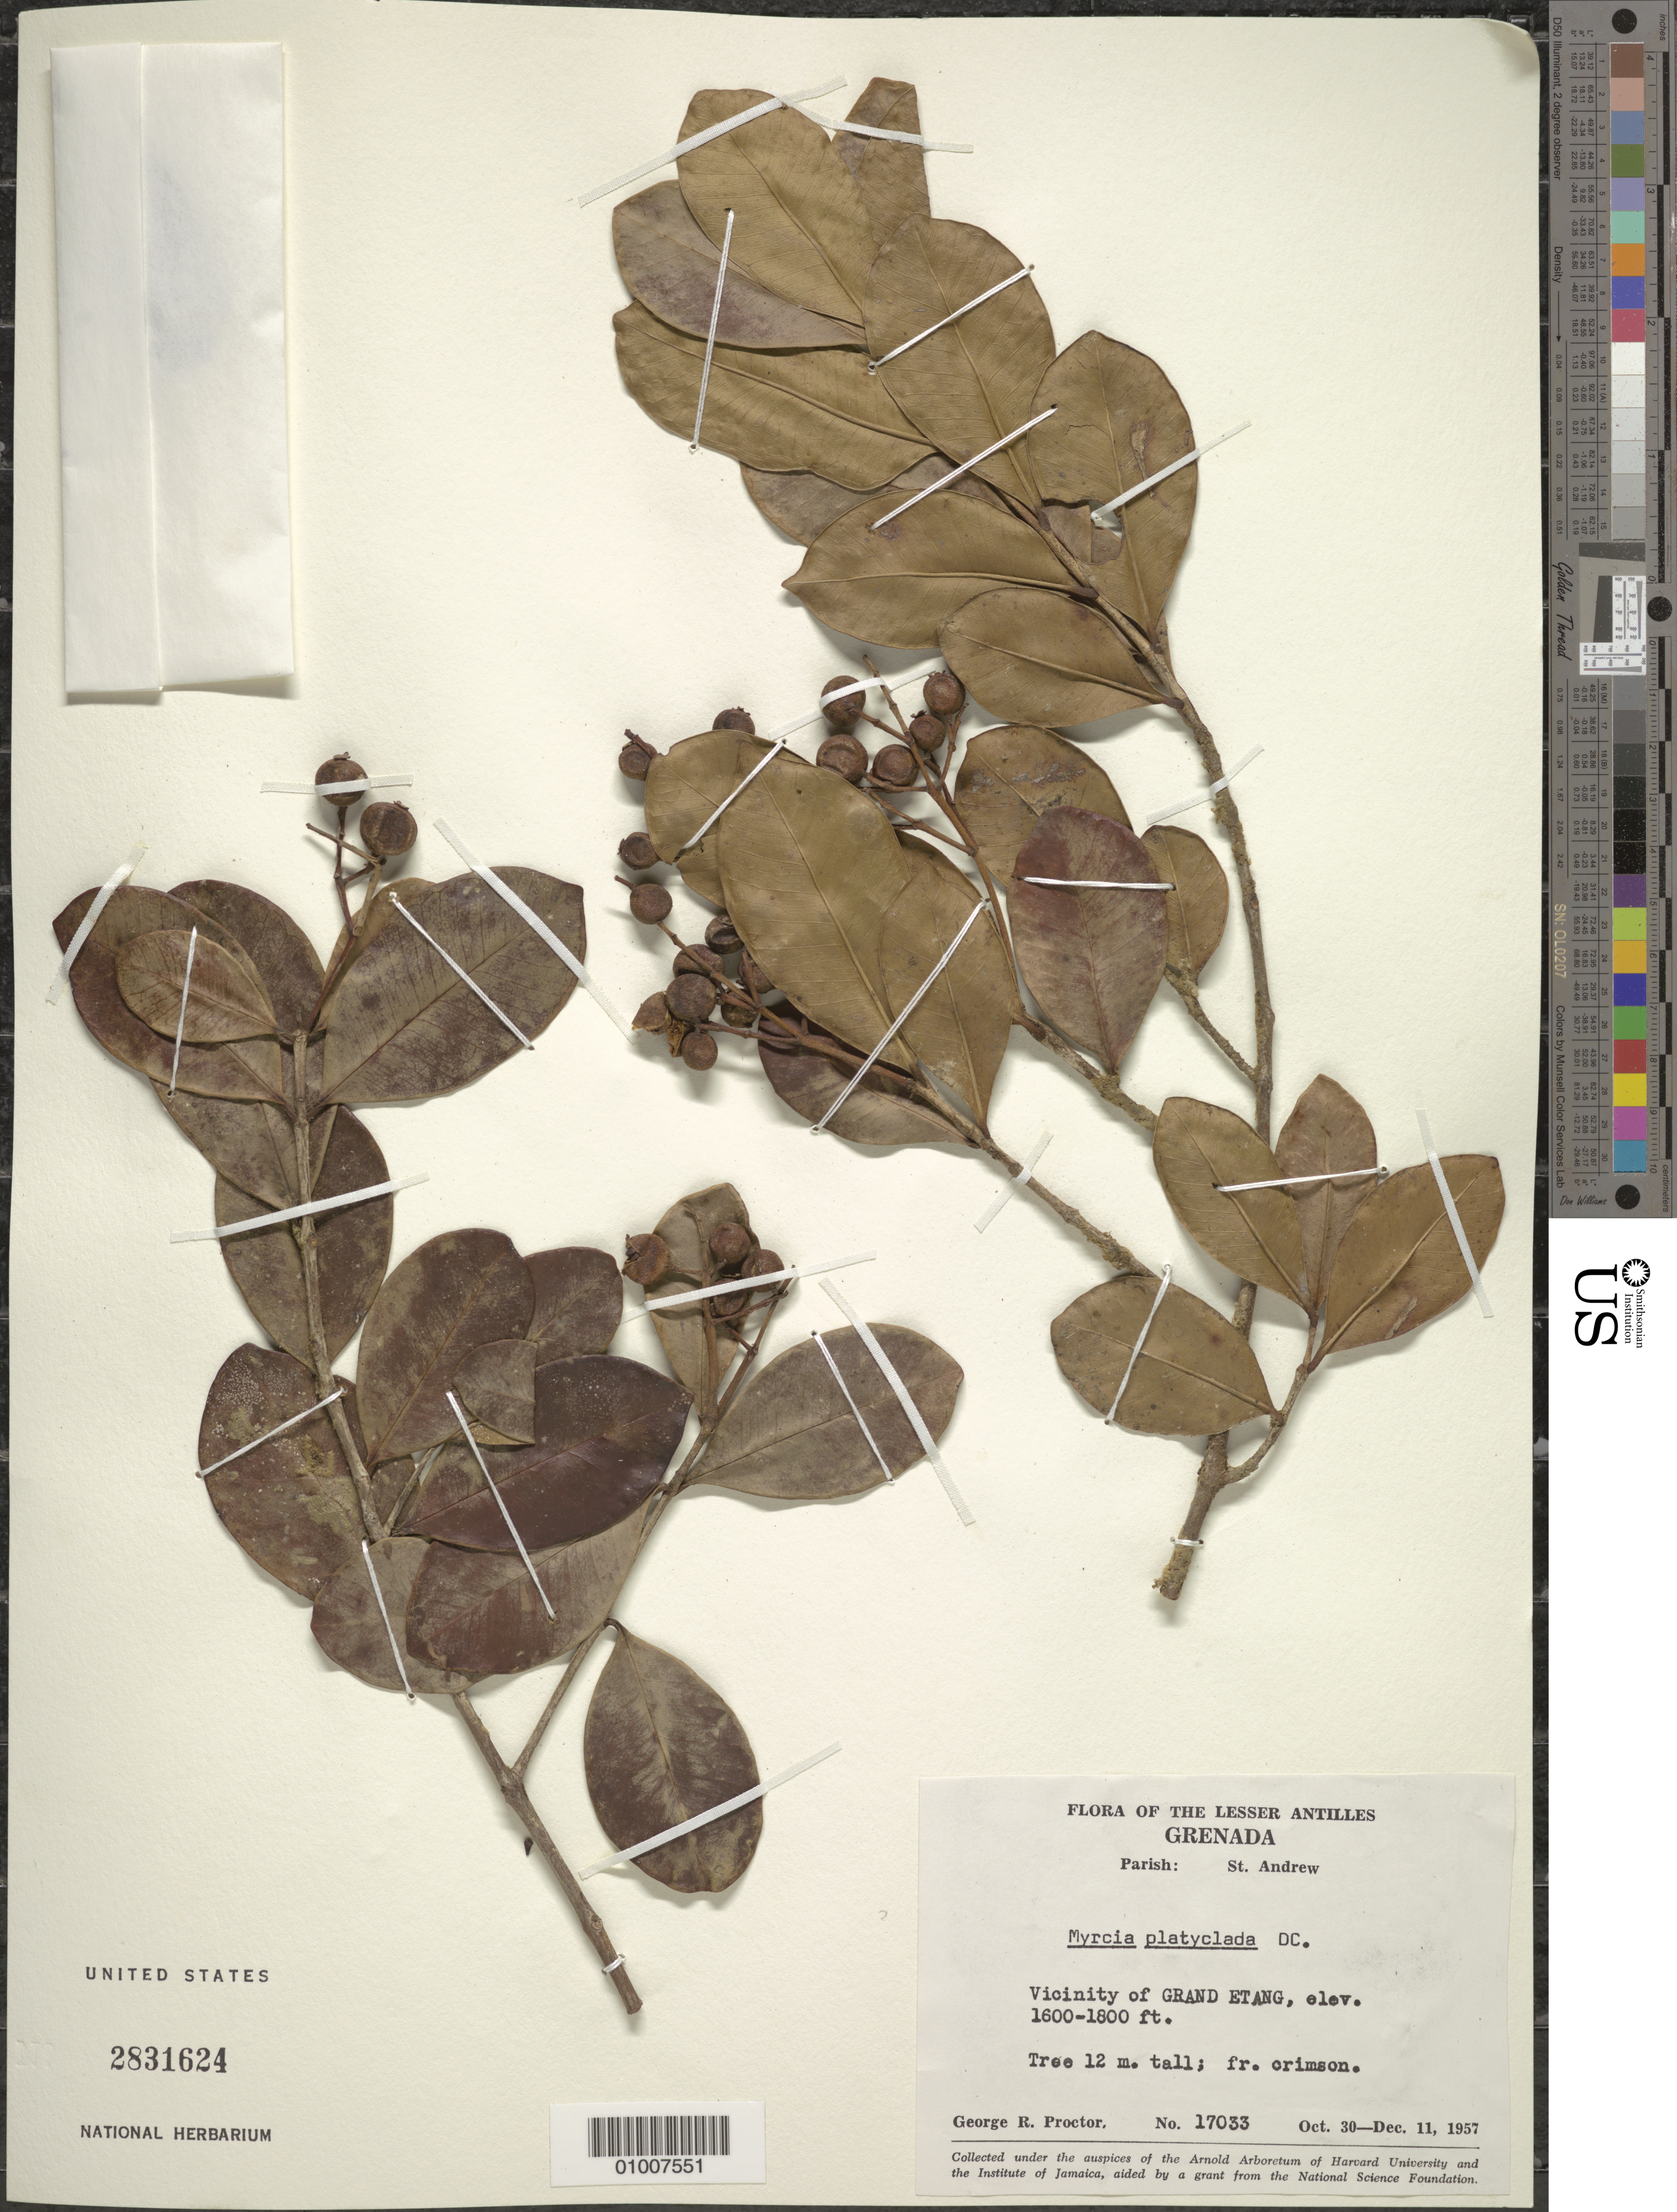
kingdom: Plantae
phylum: Tracheophyta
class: Magnoliopsida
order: Myrtales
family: Myrtaceae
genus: Myrcia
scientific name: Myrcia platyclada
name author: DC.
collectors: G. R. Proctor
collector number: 17033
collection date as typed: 30 Oct 1957 to 11 Dec 1957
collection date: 1957-10-30/1957-12-11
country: Grenada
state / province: Saint Andrew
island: Grenada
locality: Vicinity of Grand Etang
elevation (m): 488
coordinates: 0 N, 0 E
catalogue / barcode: US 2831624